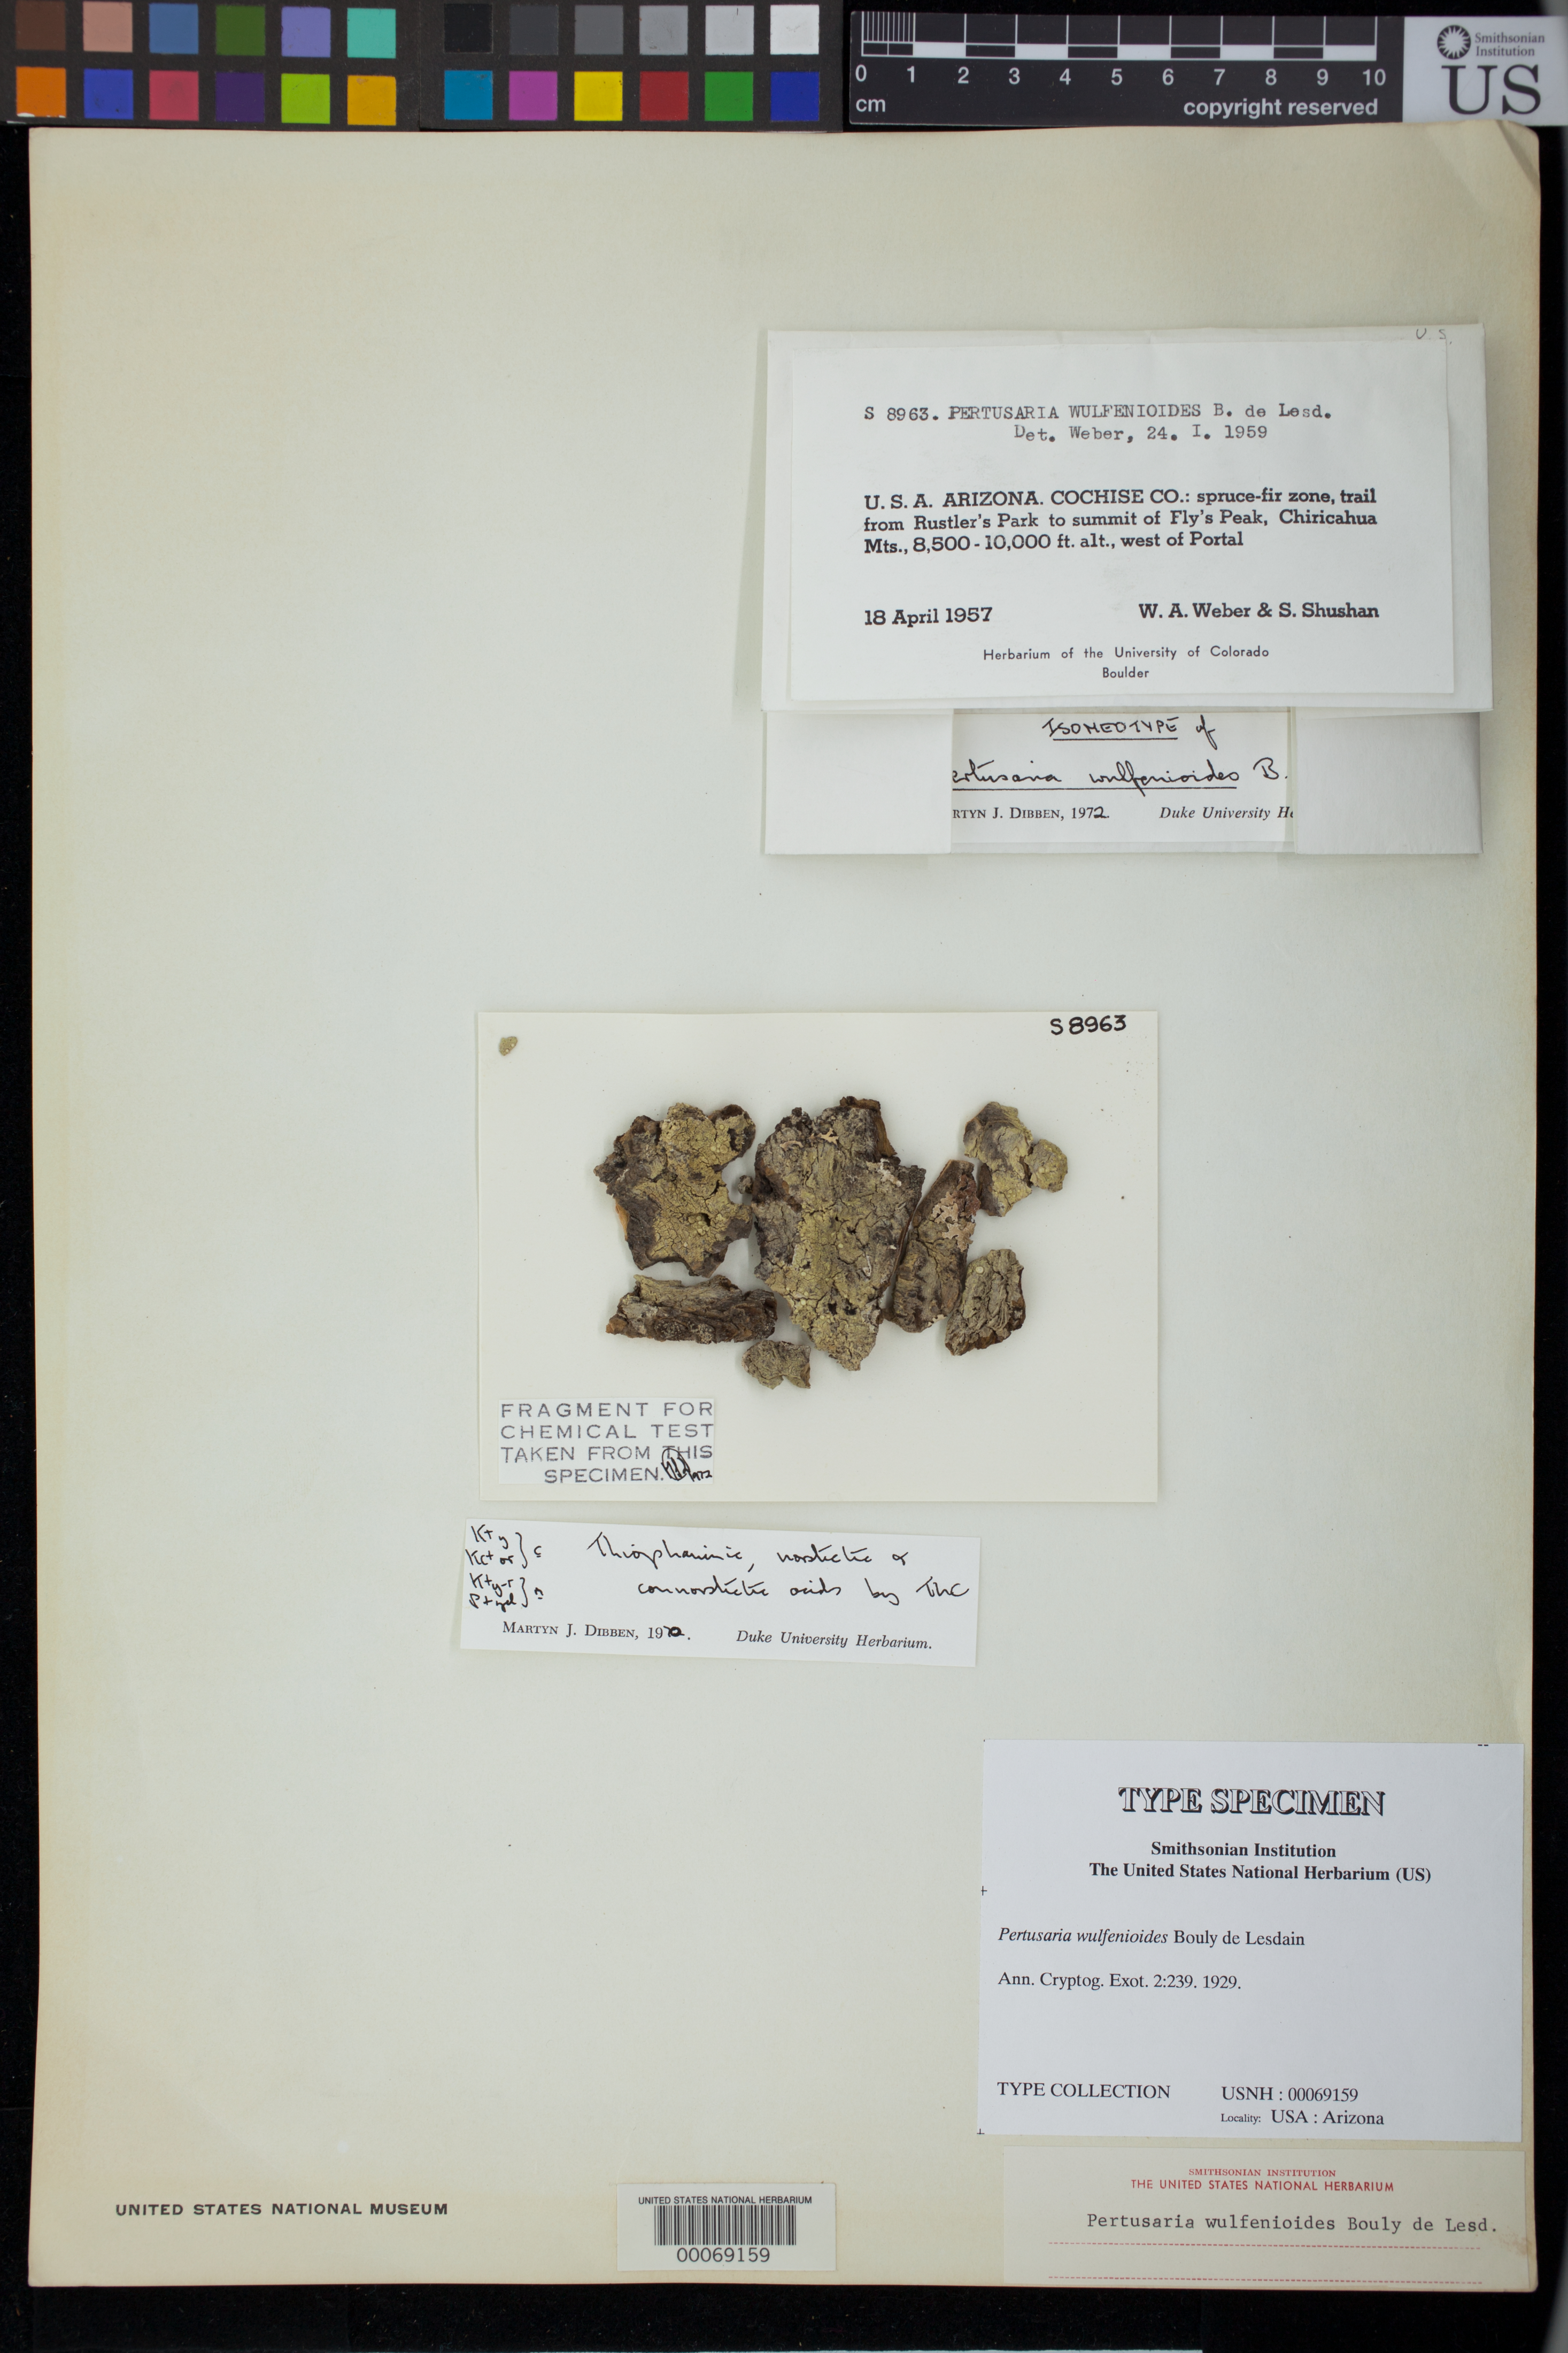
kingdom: Fungi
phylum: Ascomycota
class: Lecanoromycetes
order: Pertusariales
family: Pertusariaceae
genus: Pertusaria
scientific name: Pertusaria wulfenioides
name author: B. de Lesd.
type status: Type Collection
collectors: W. A. Weber & S. Shushan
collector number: S 8963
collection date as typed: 18 Apr 1957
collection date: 1957-04-18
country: United States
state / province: Arizona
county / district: Cochise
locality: Trail from Rustler's Park to summit of Fly's Peak, Chiricahua Mts.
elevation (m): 2591